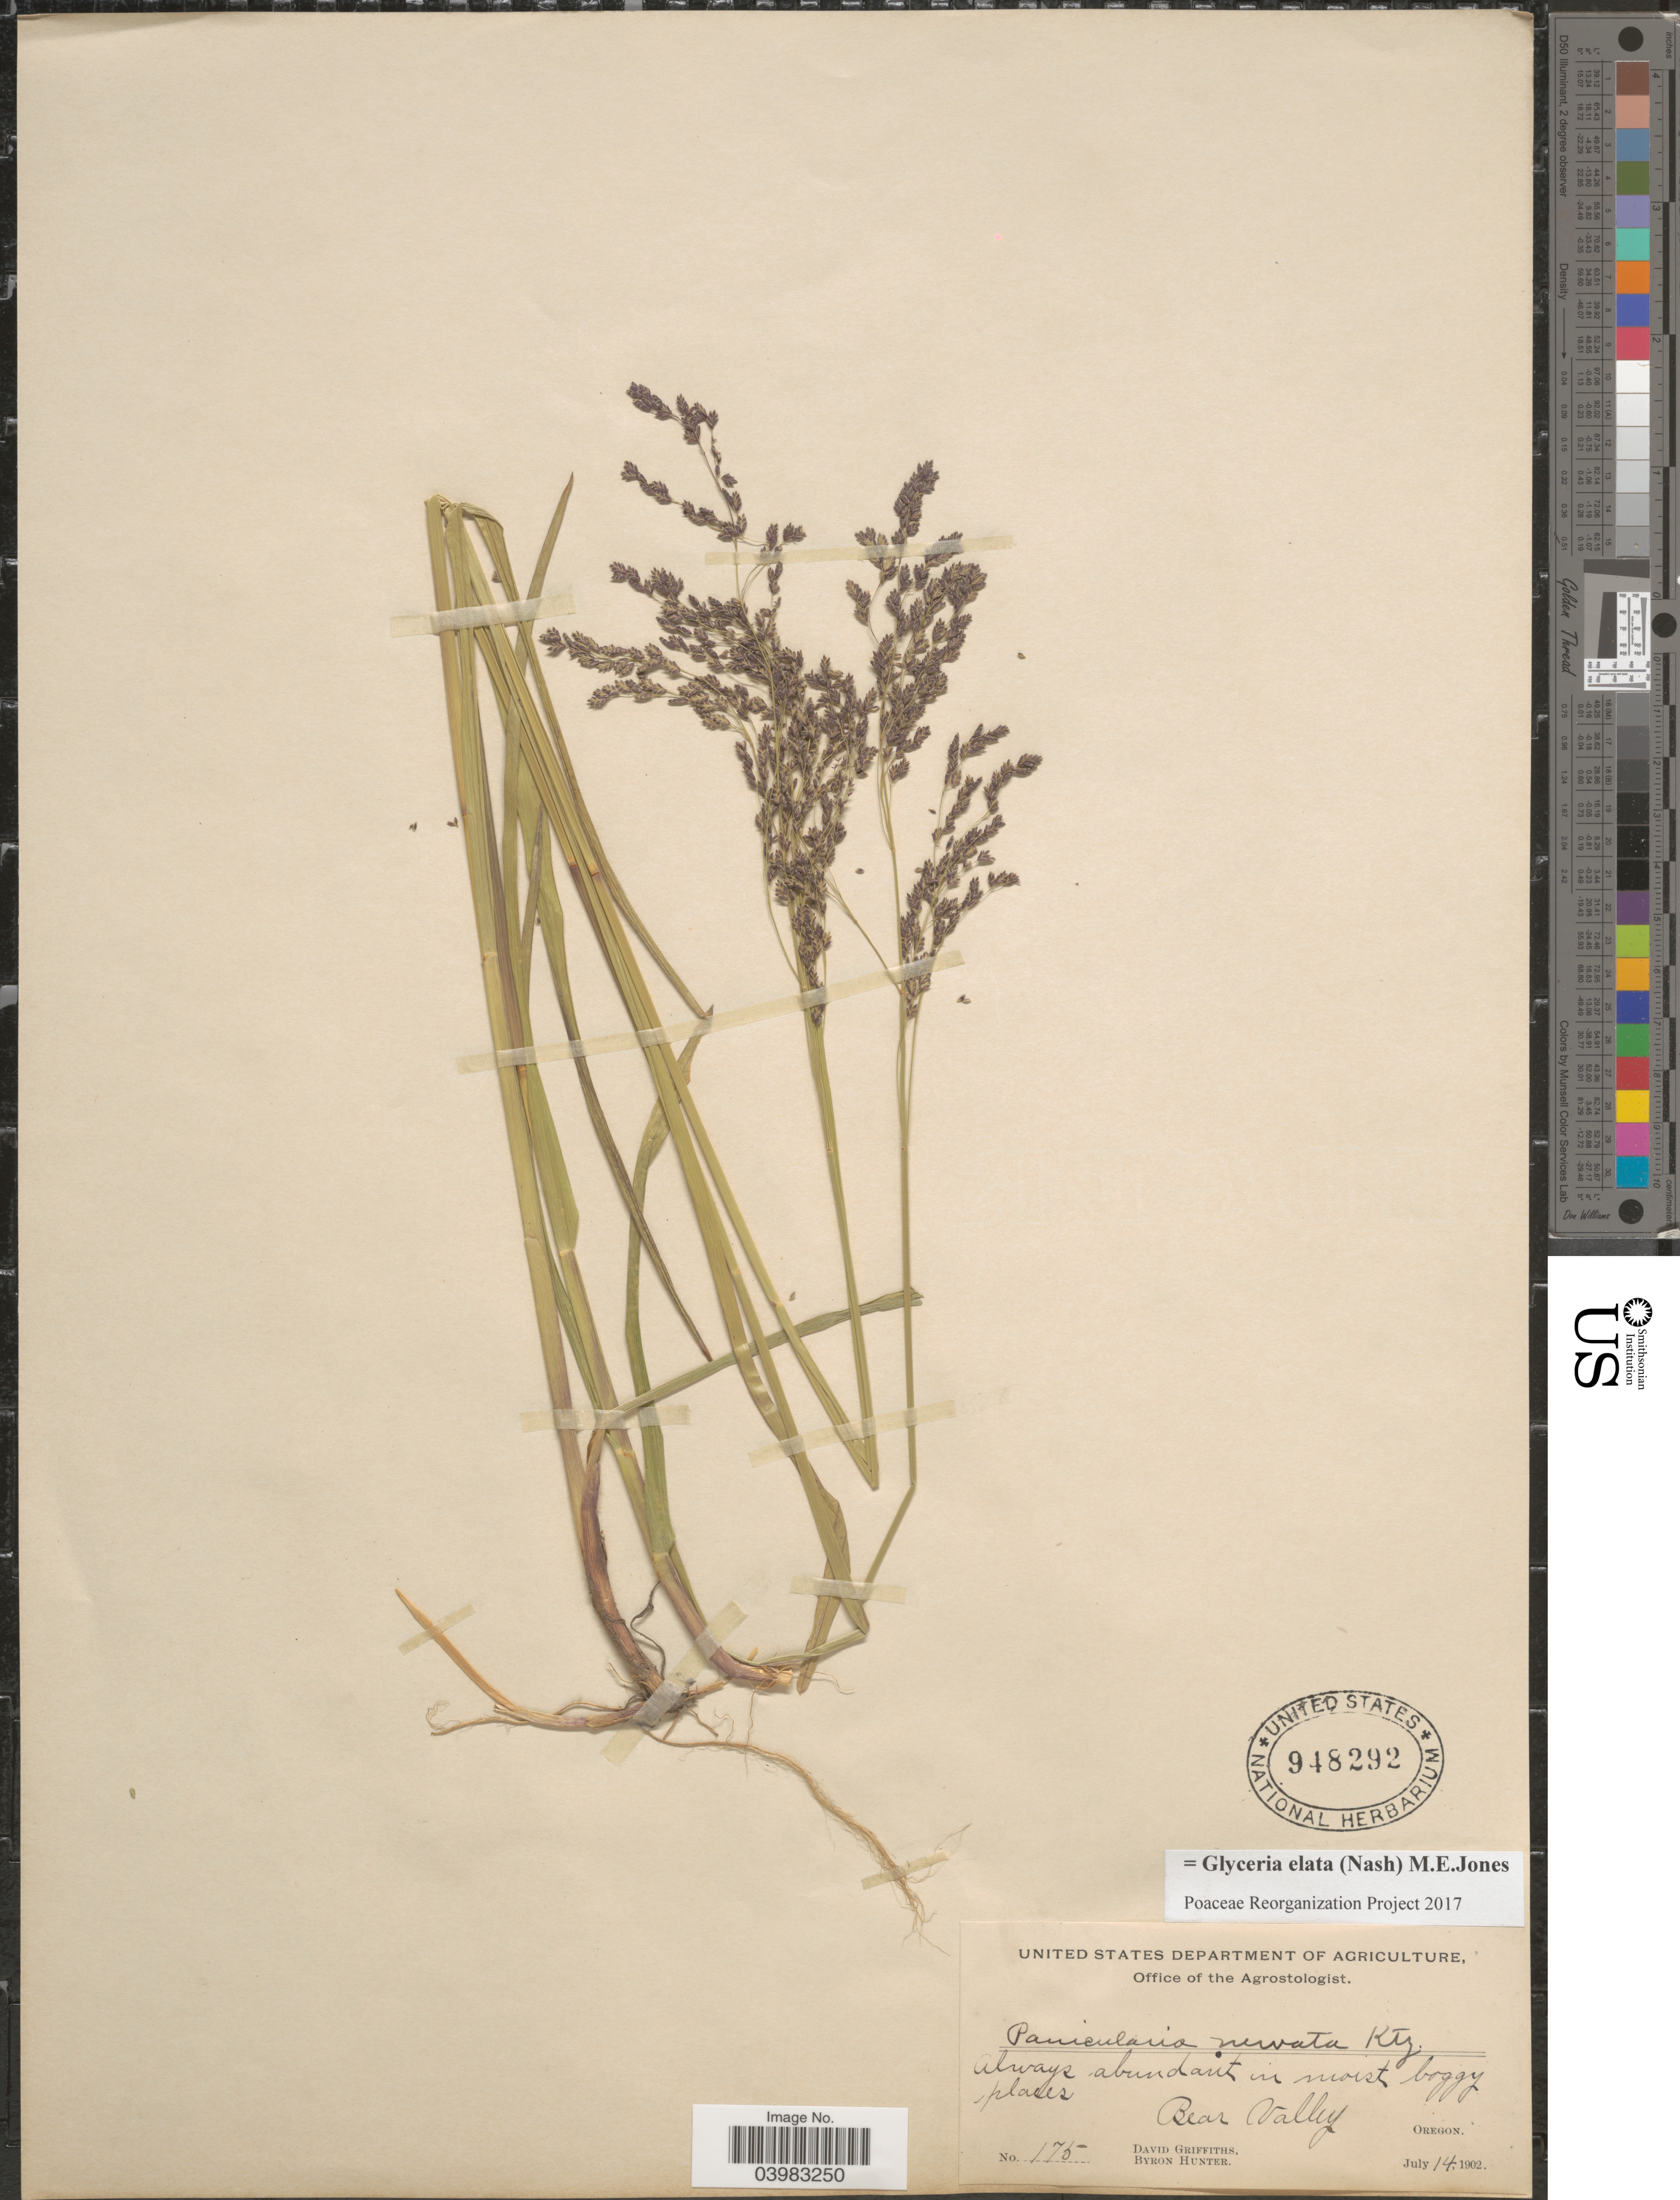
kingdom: Plantae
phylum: Tracheophyta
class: Liliopsida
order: Poales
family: Poaceae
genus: Glyceria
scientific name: Glyceria elata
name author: (Nash) M.E. Jones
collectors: D. Griffiths & B. Hunter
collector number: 175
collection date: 1902-07-14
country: United States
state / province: Oregon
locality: Bear Valley.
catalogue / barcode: US 948292